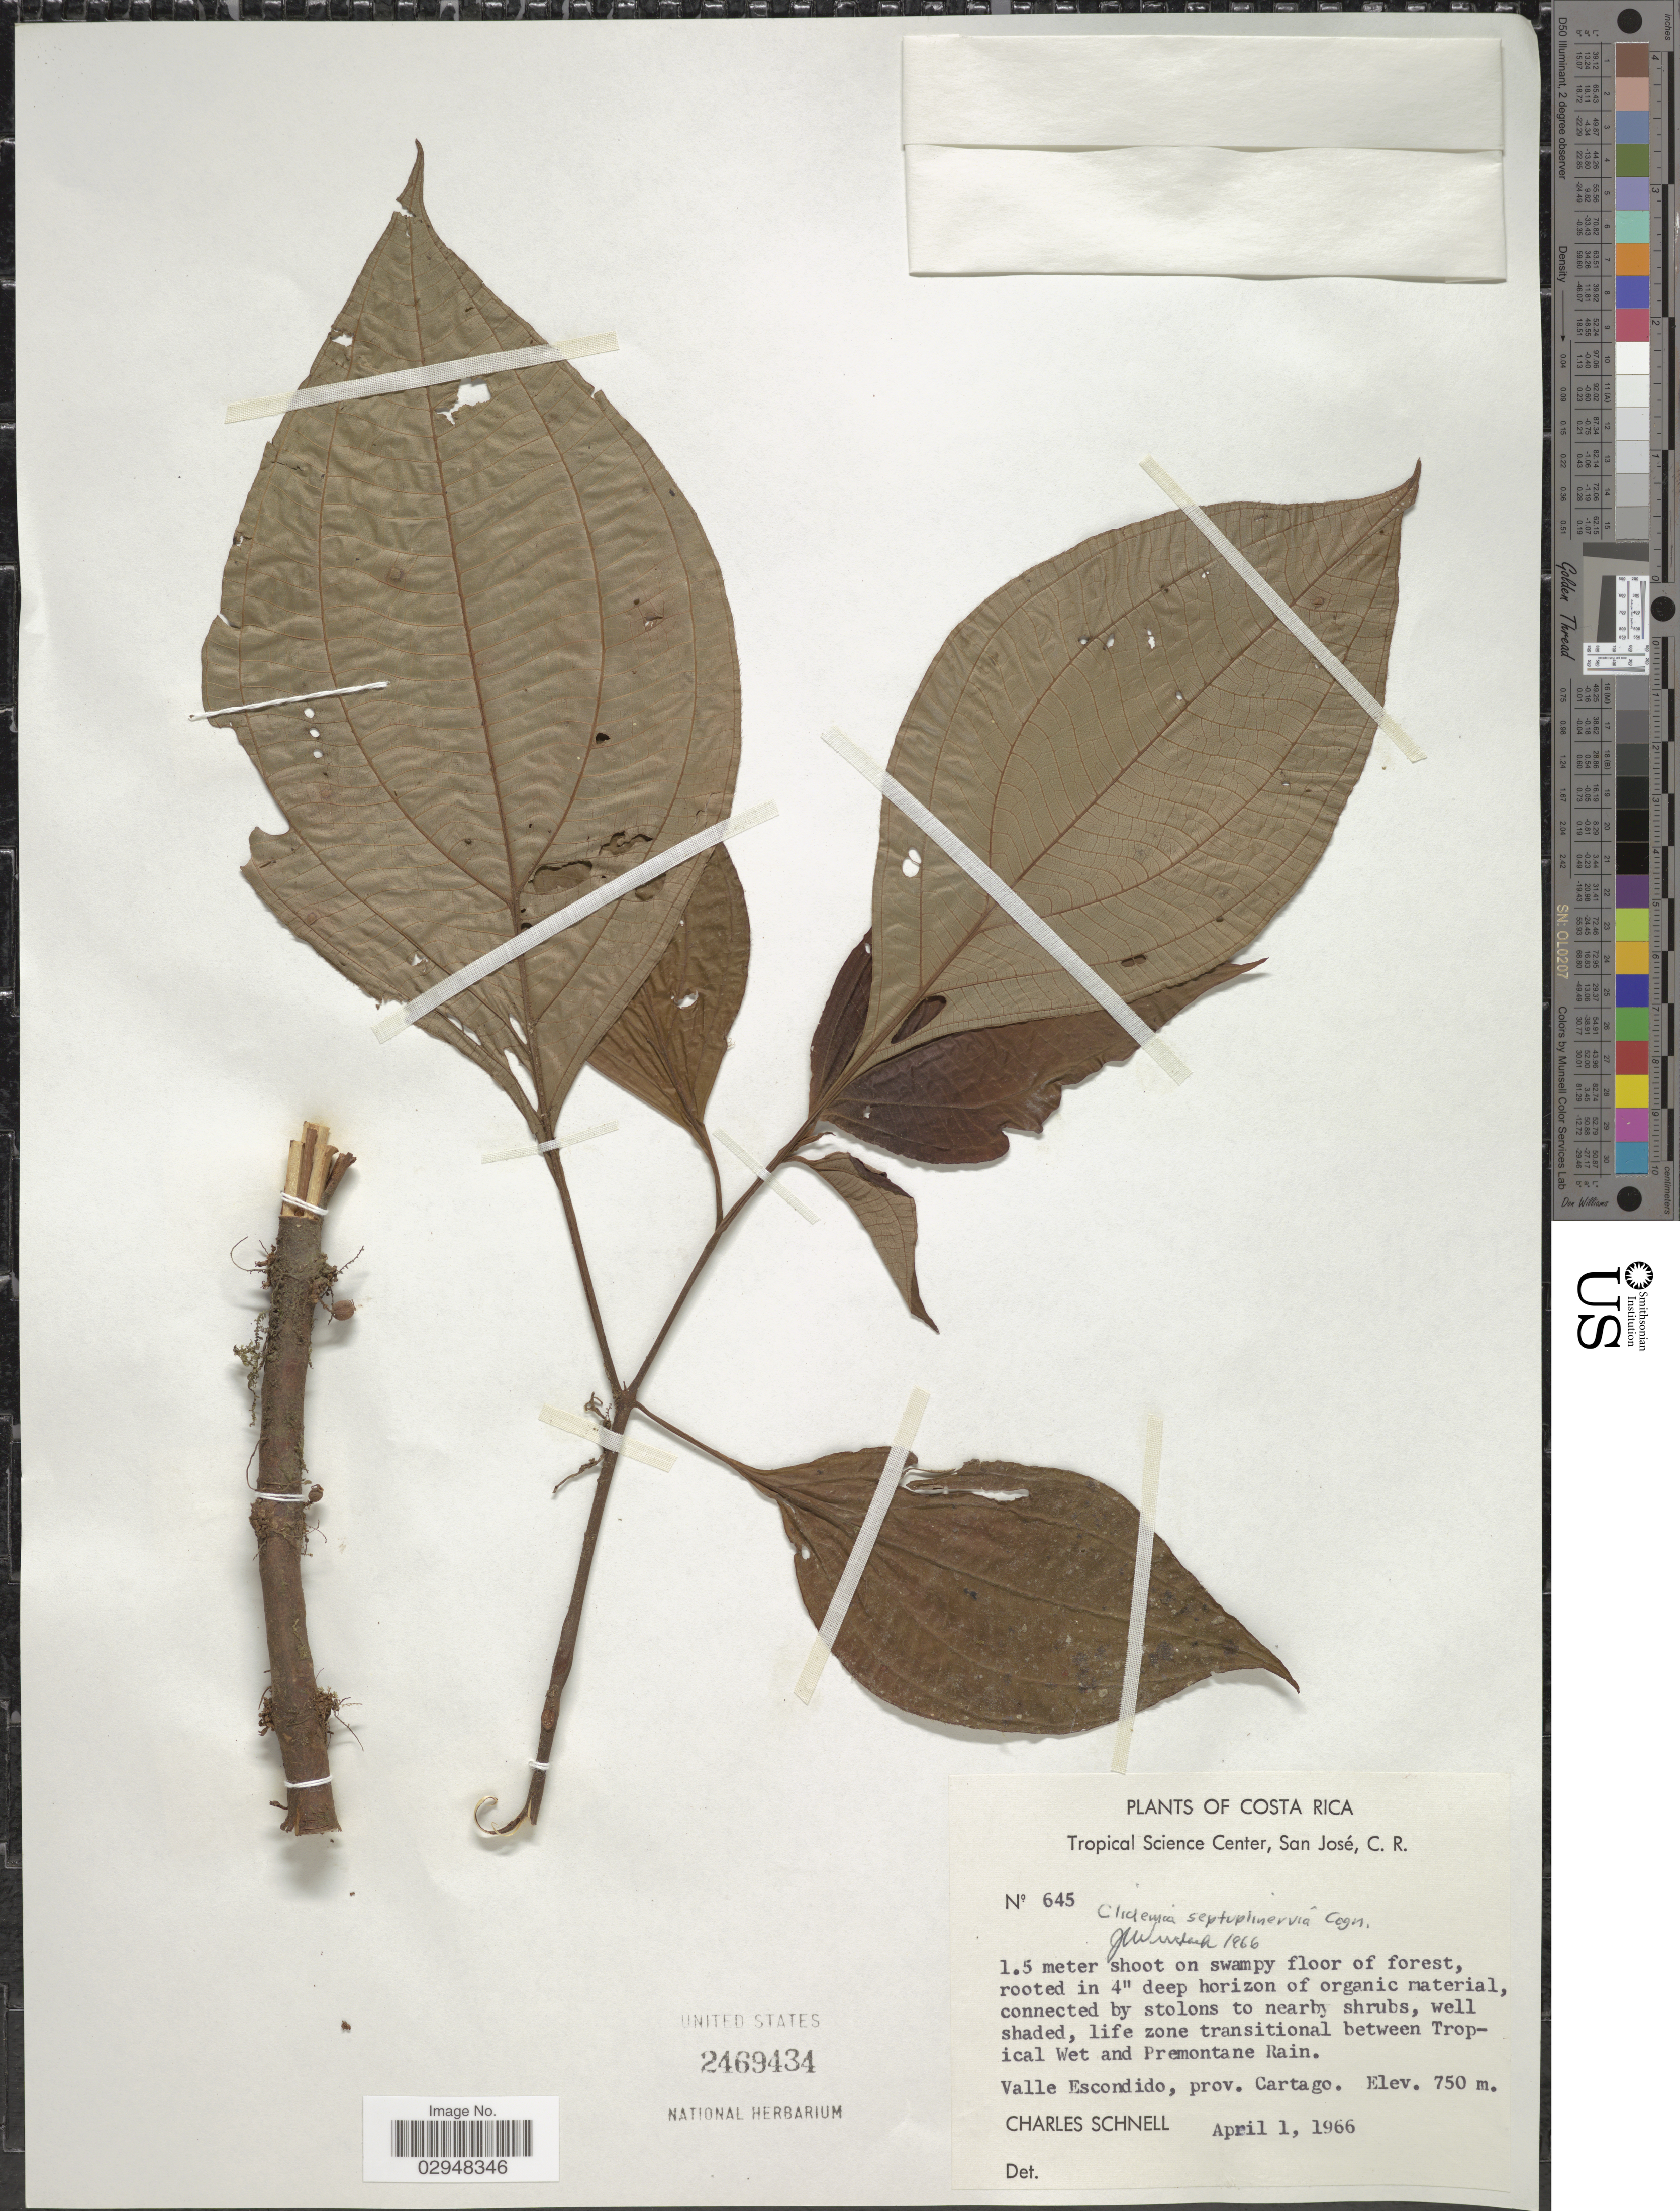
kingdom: Plantae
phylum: Tracheophyta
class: Magnoliopsida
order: Myrtales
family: Melastomataceae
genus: Clidemia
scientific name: Clidemia trichocalyx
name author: (S.F. Blake) Gleason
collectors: C. Schnell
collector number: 645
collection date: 1966-04-01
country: Costa Rica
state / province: Cartago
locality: Life zone transitional between Tropical Wet and Premontane Rain, Valle Escondido.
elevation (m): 750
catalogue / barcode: US 2469434